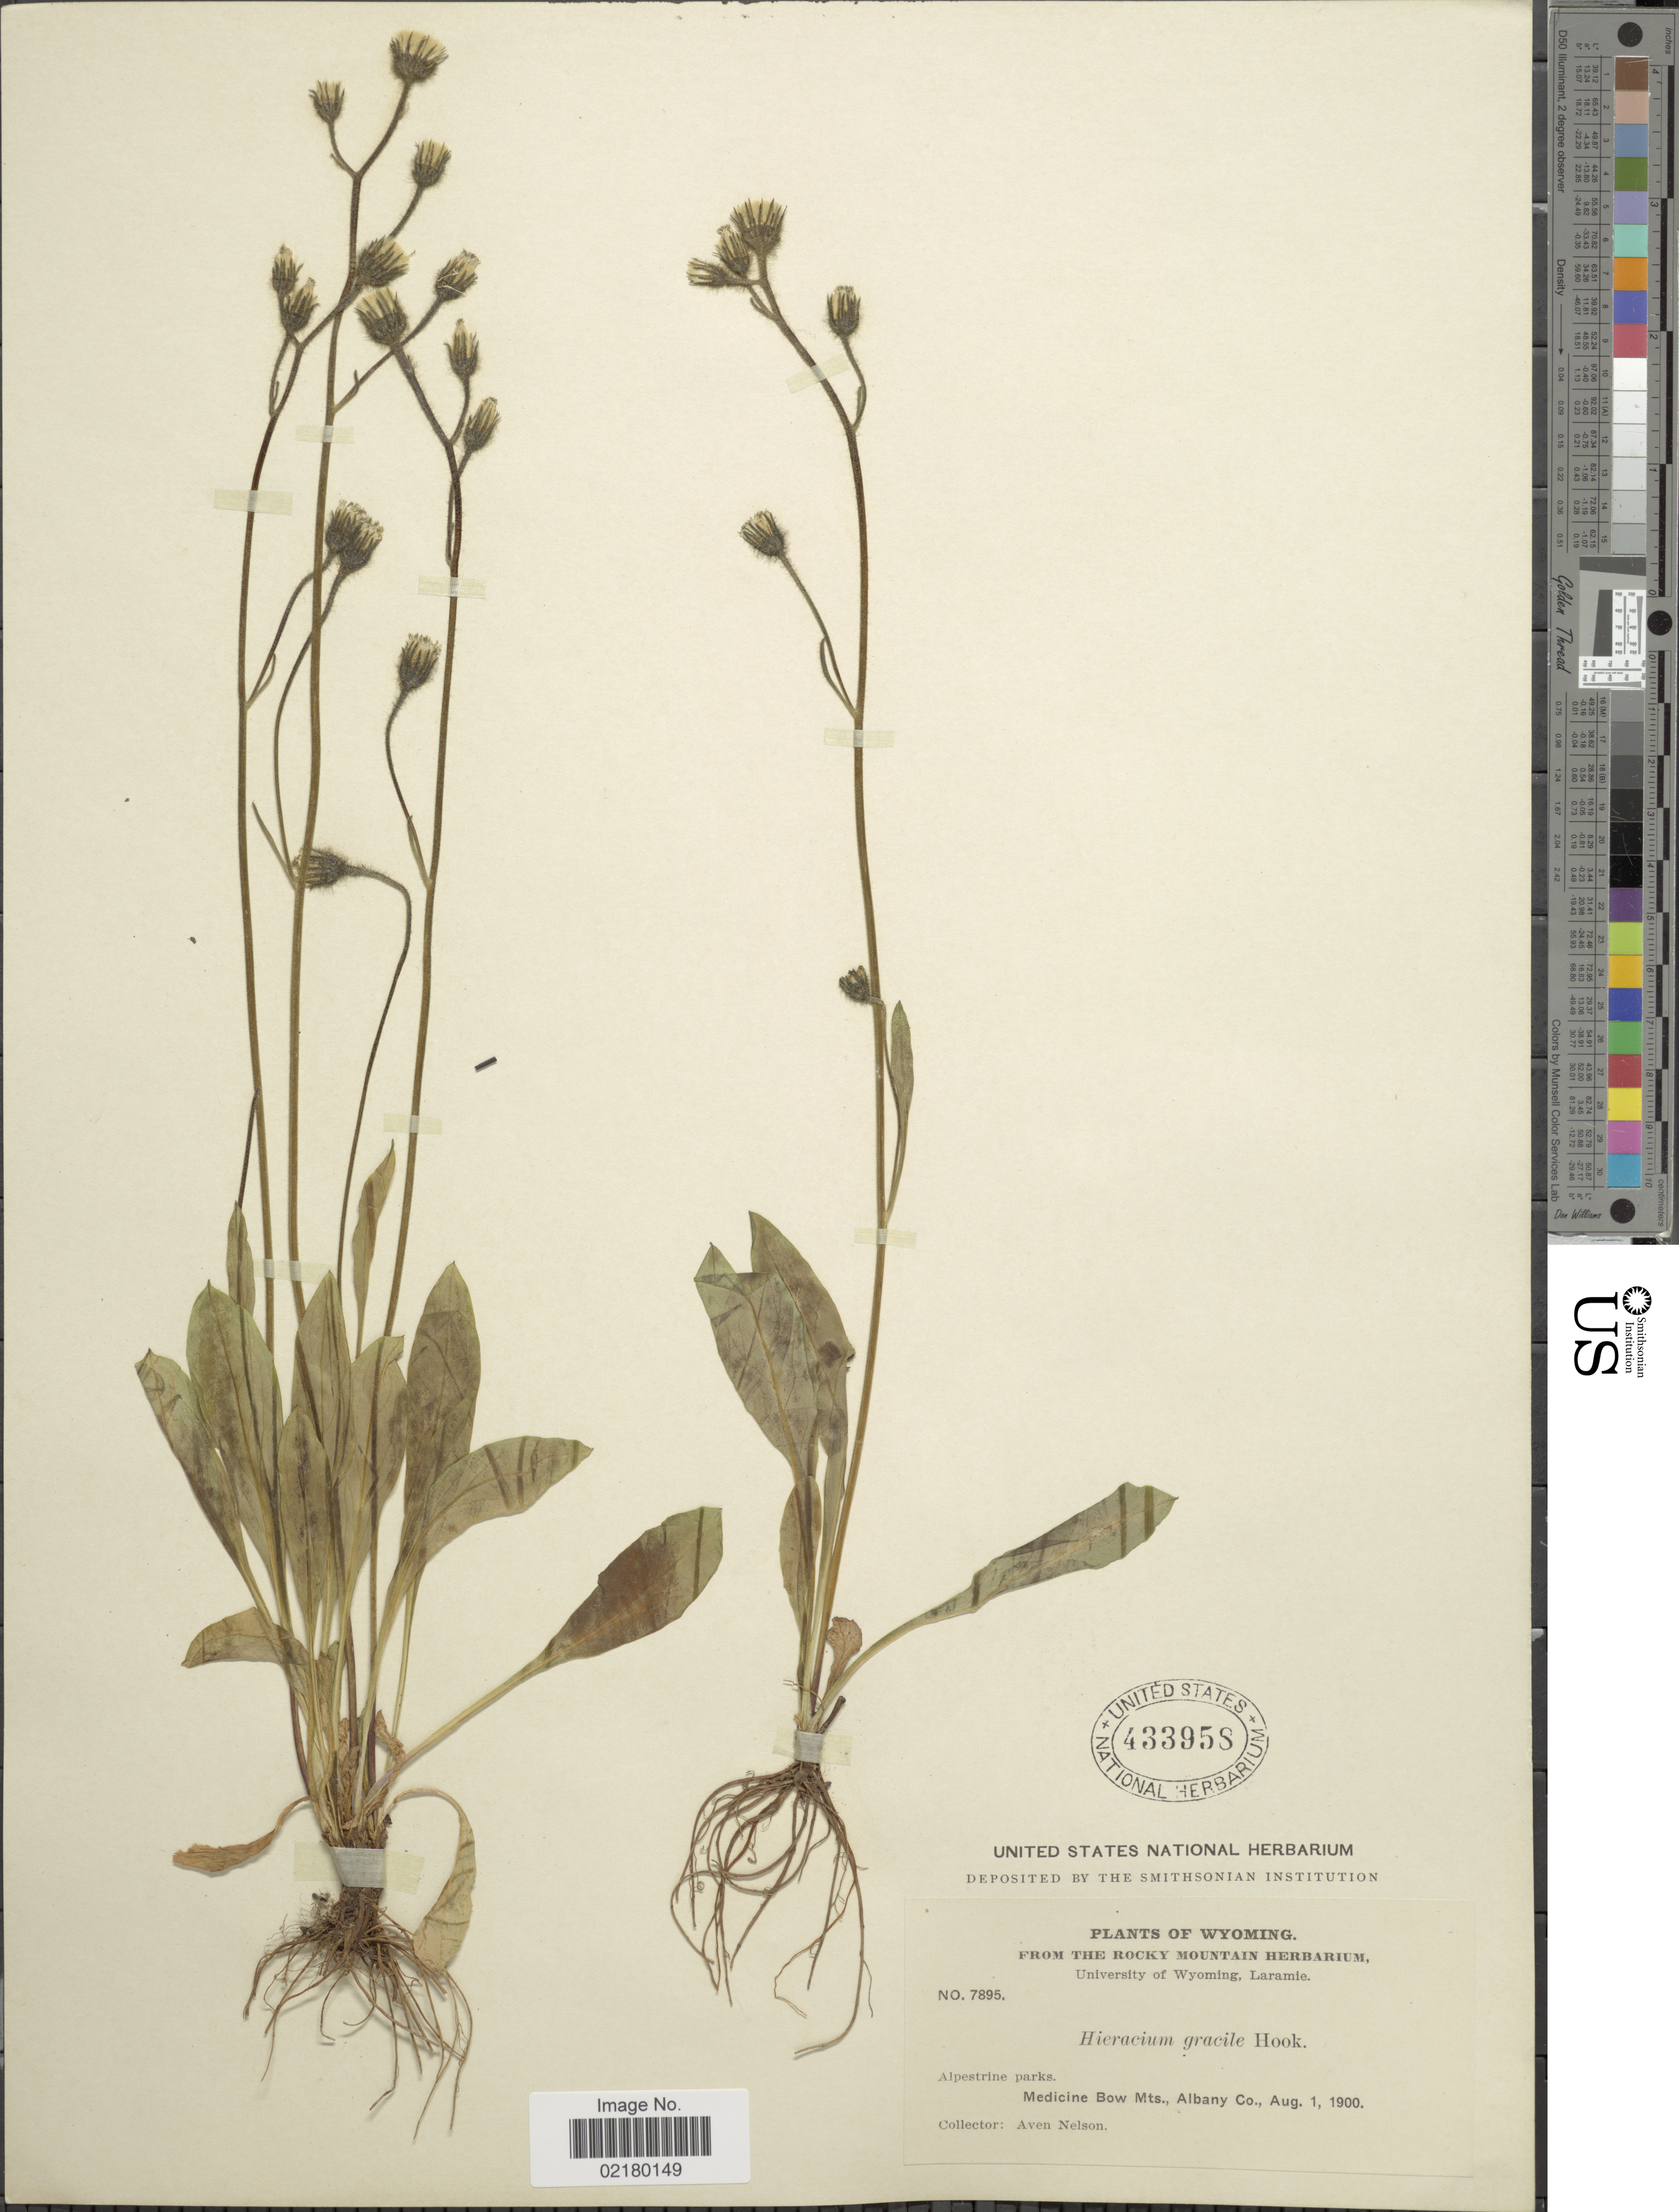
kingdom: Plantae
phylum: Tracheophyta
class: Magnoliopsida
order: Asterales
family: Asteraceae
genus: Hieracium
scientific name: Hieracium triste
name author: Willd. ex Spreng.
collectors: A. Nelson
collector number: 7895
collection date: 1900-08-01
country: United States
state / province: Wyoming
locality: Alpestrine parks. Medicine Bow Mts., Albany Co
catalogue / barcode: US 433958